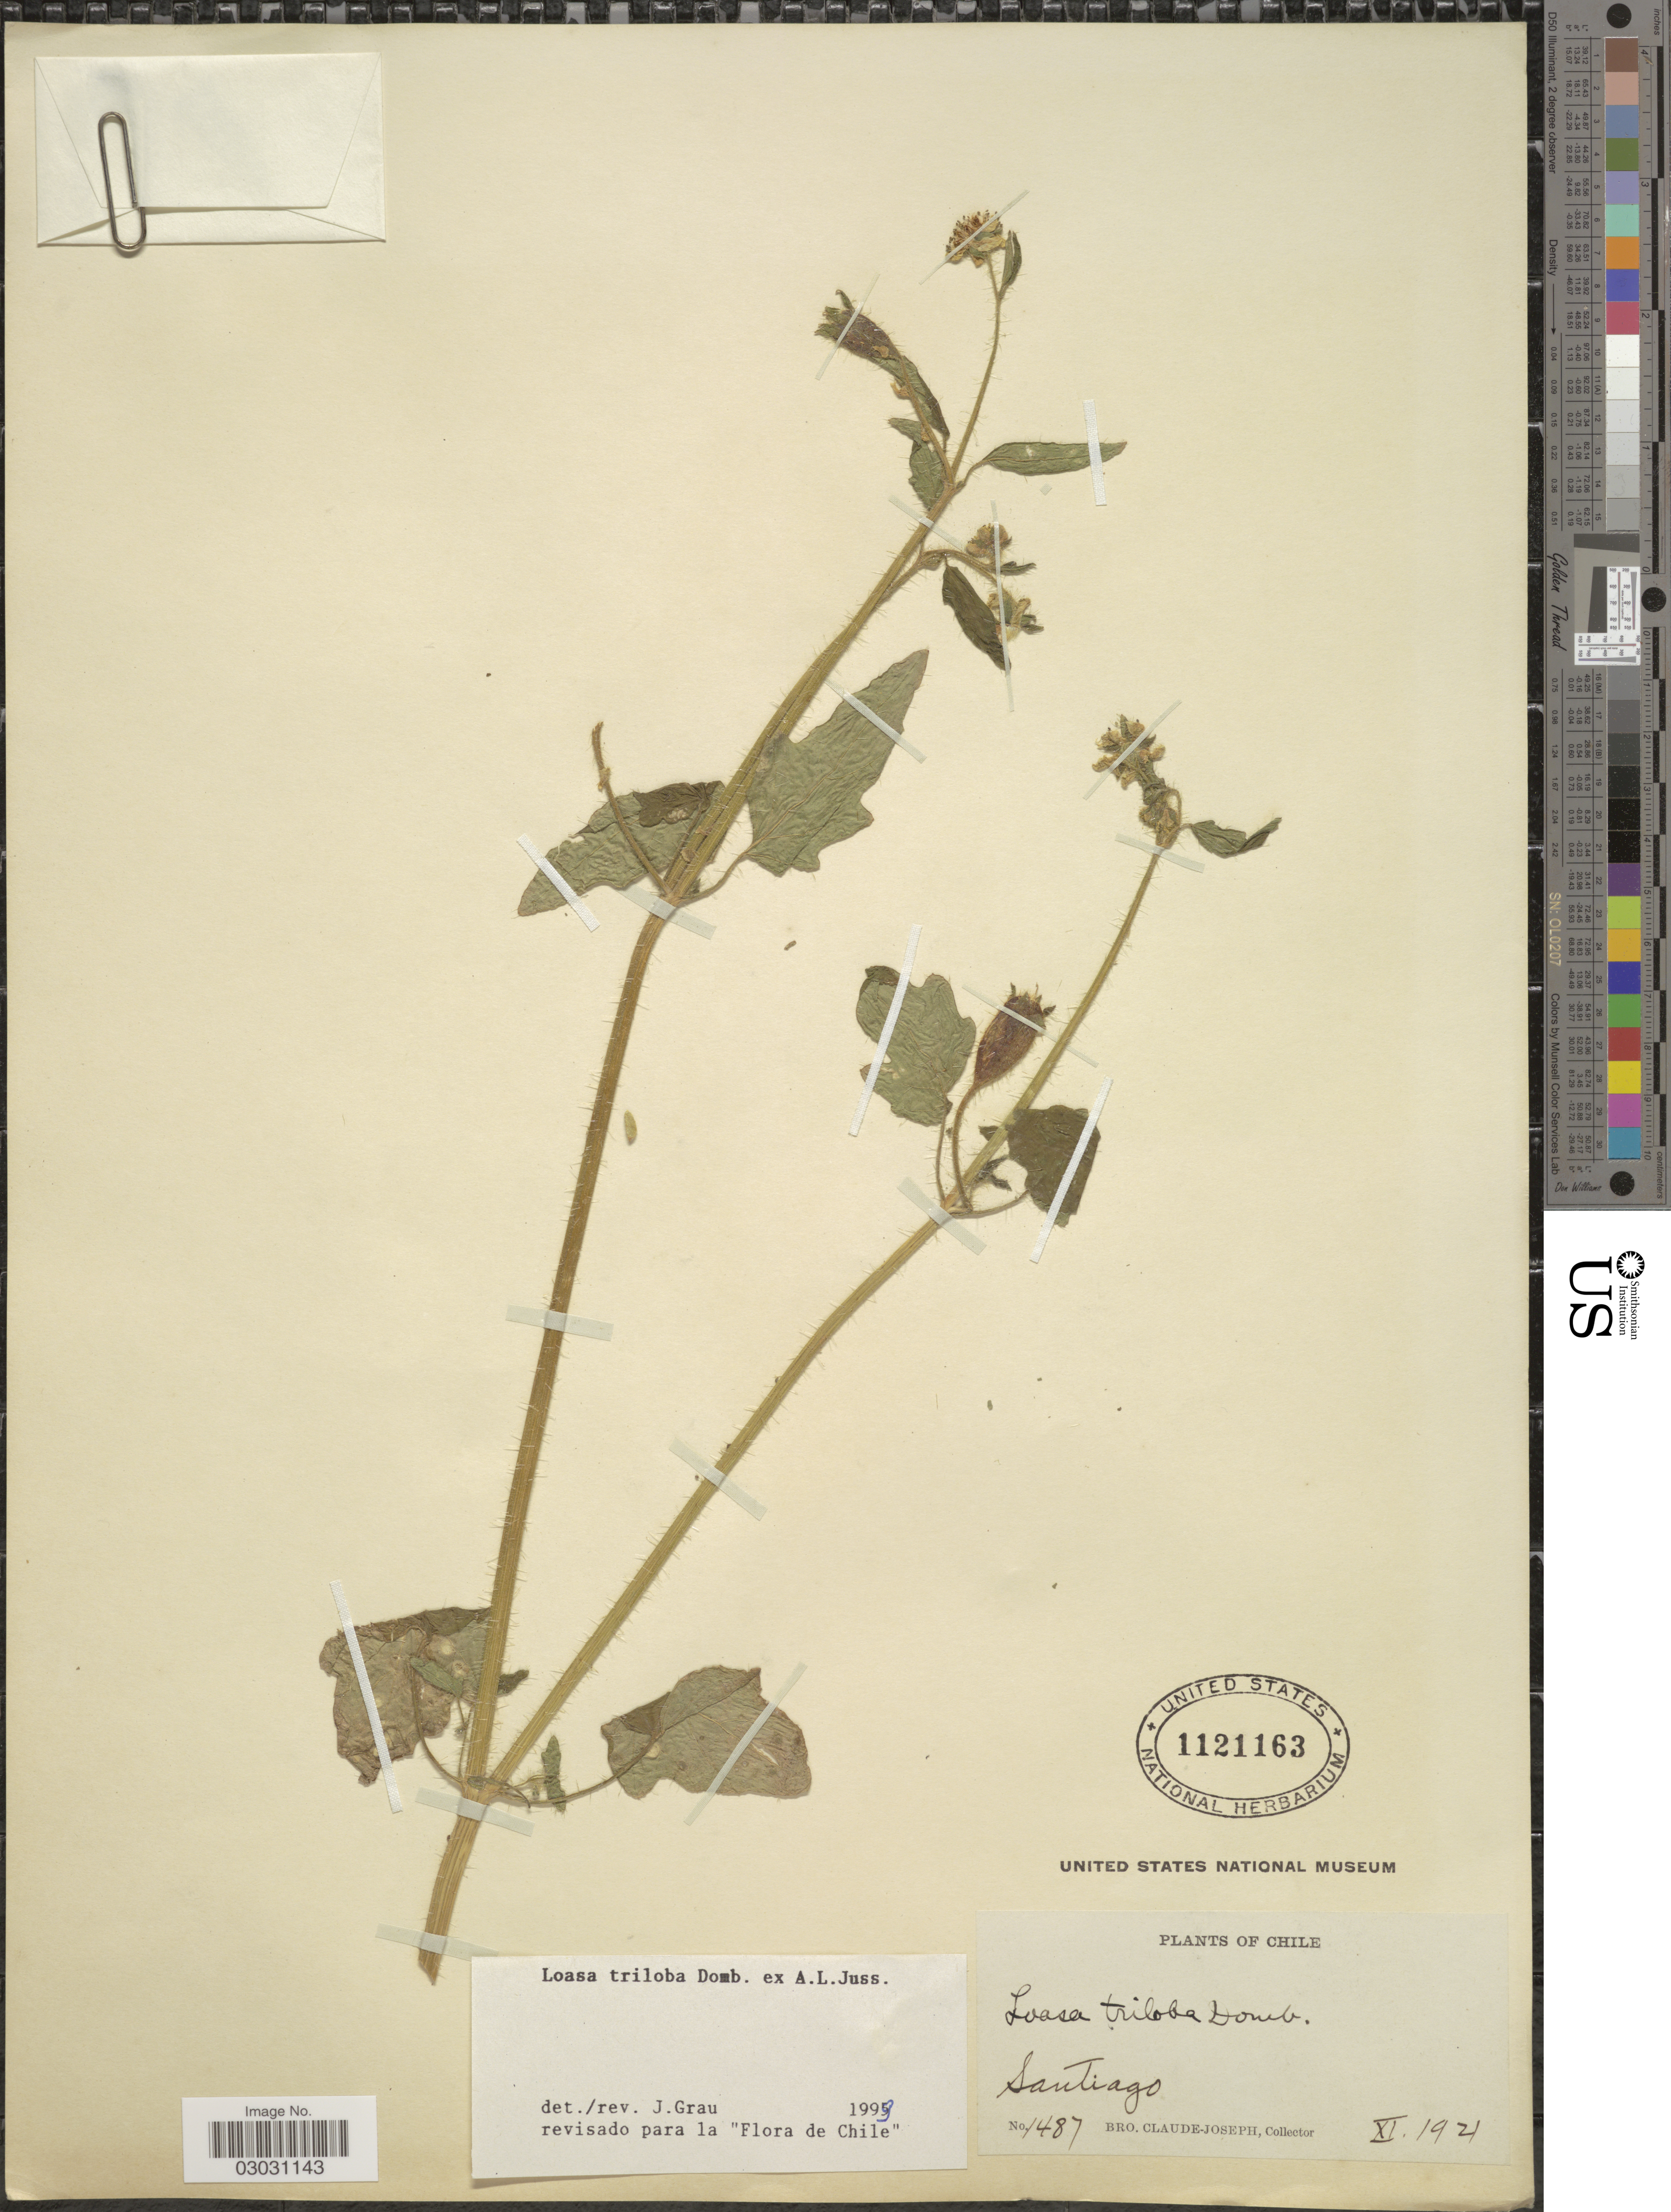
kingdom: Plantae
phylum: Tracheophyta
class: Magnoliopsida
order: Cornales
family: Loasaceae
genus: Loasa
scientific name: Loasa triloba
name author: Dombey ex Juss.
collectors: Bro. Claude-Joseph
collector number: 1487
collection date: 1921-11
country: Chile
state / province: Región Metropolitana (RM)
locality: Santiago.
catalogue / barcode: US 1121163